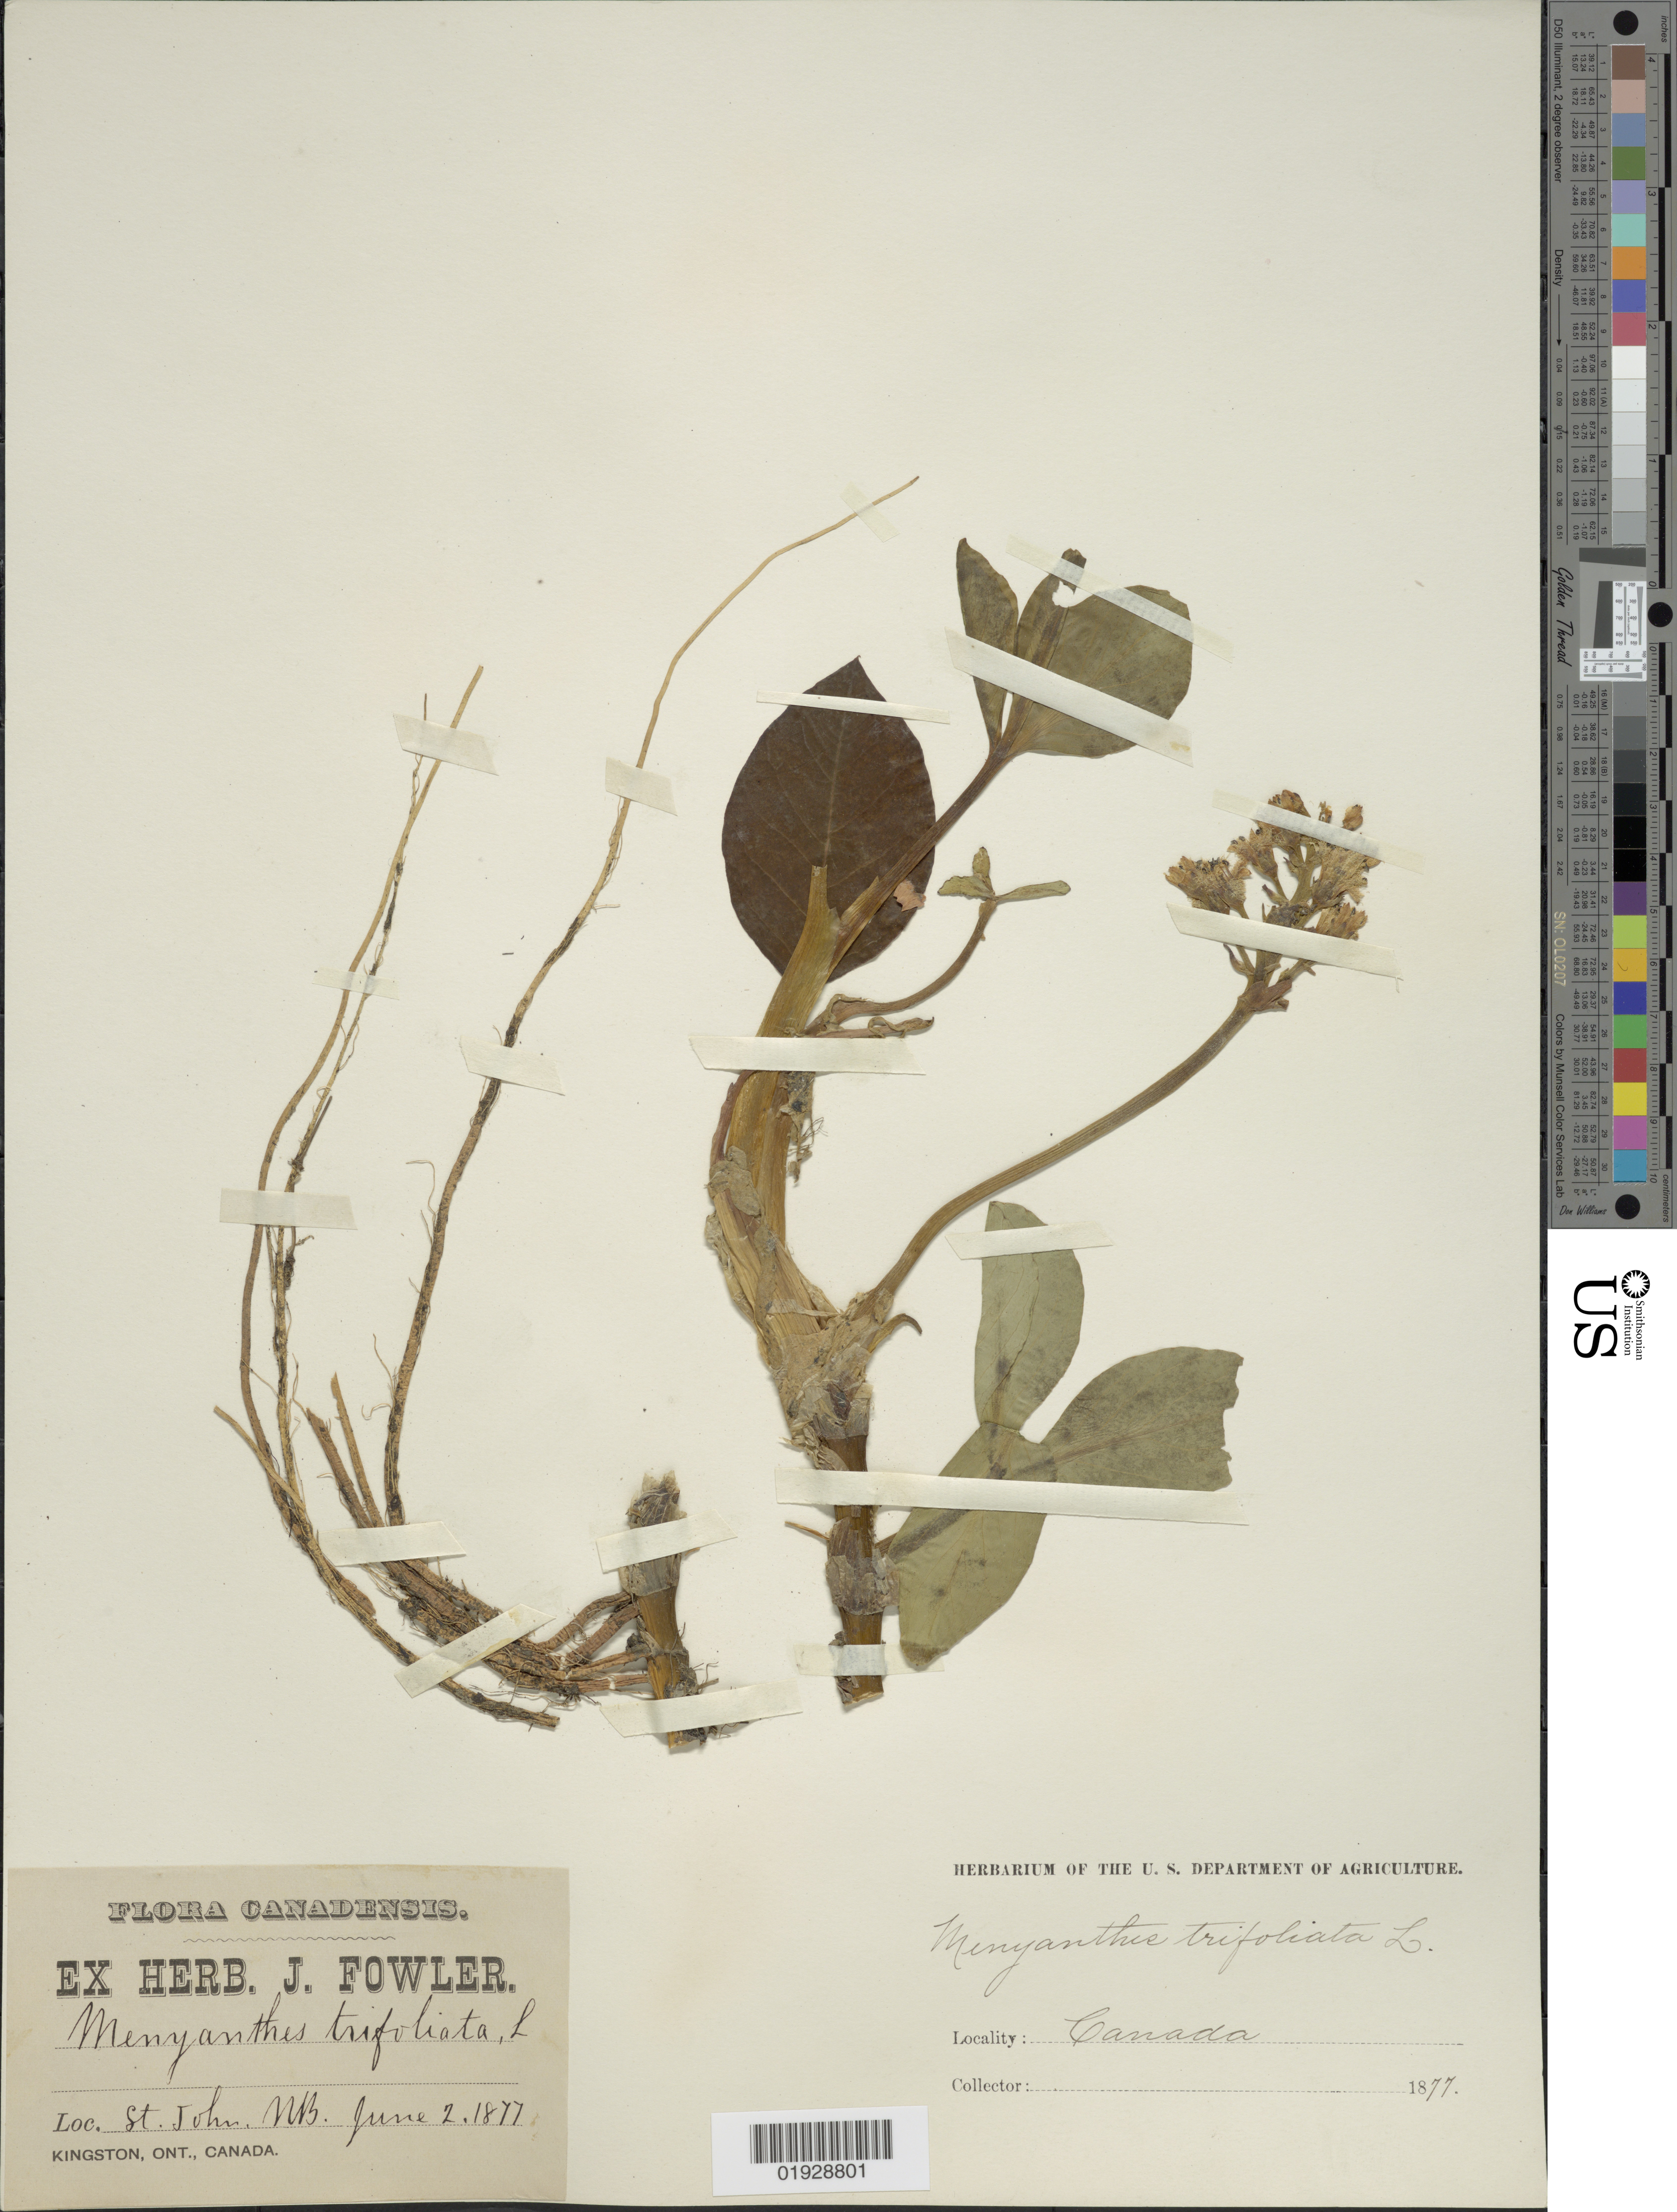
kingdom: Plantae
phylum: Tracheophyta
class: Magnoliopsida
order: Asterales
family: Menyanthaceae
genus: Menyanthes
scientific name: Menyanthes trifoliata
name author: L.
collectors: ex herb. J. Fowler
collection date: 1877-06-02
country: Canada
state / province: New Brunswick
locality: St. John, NB.